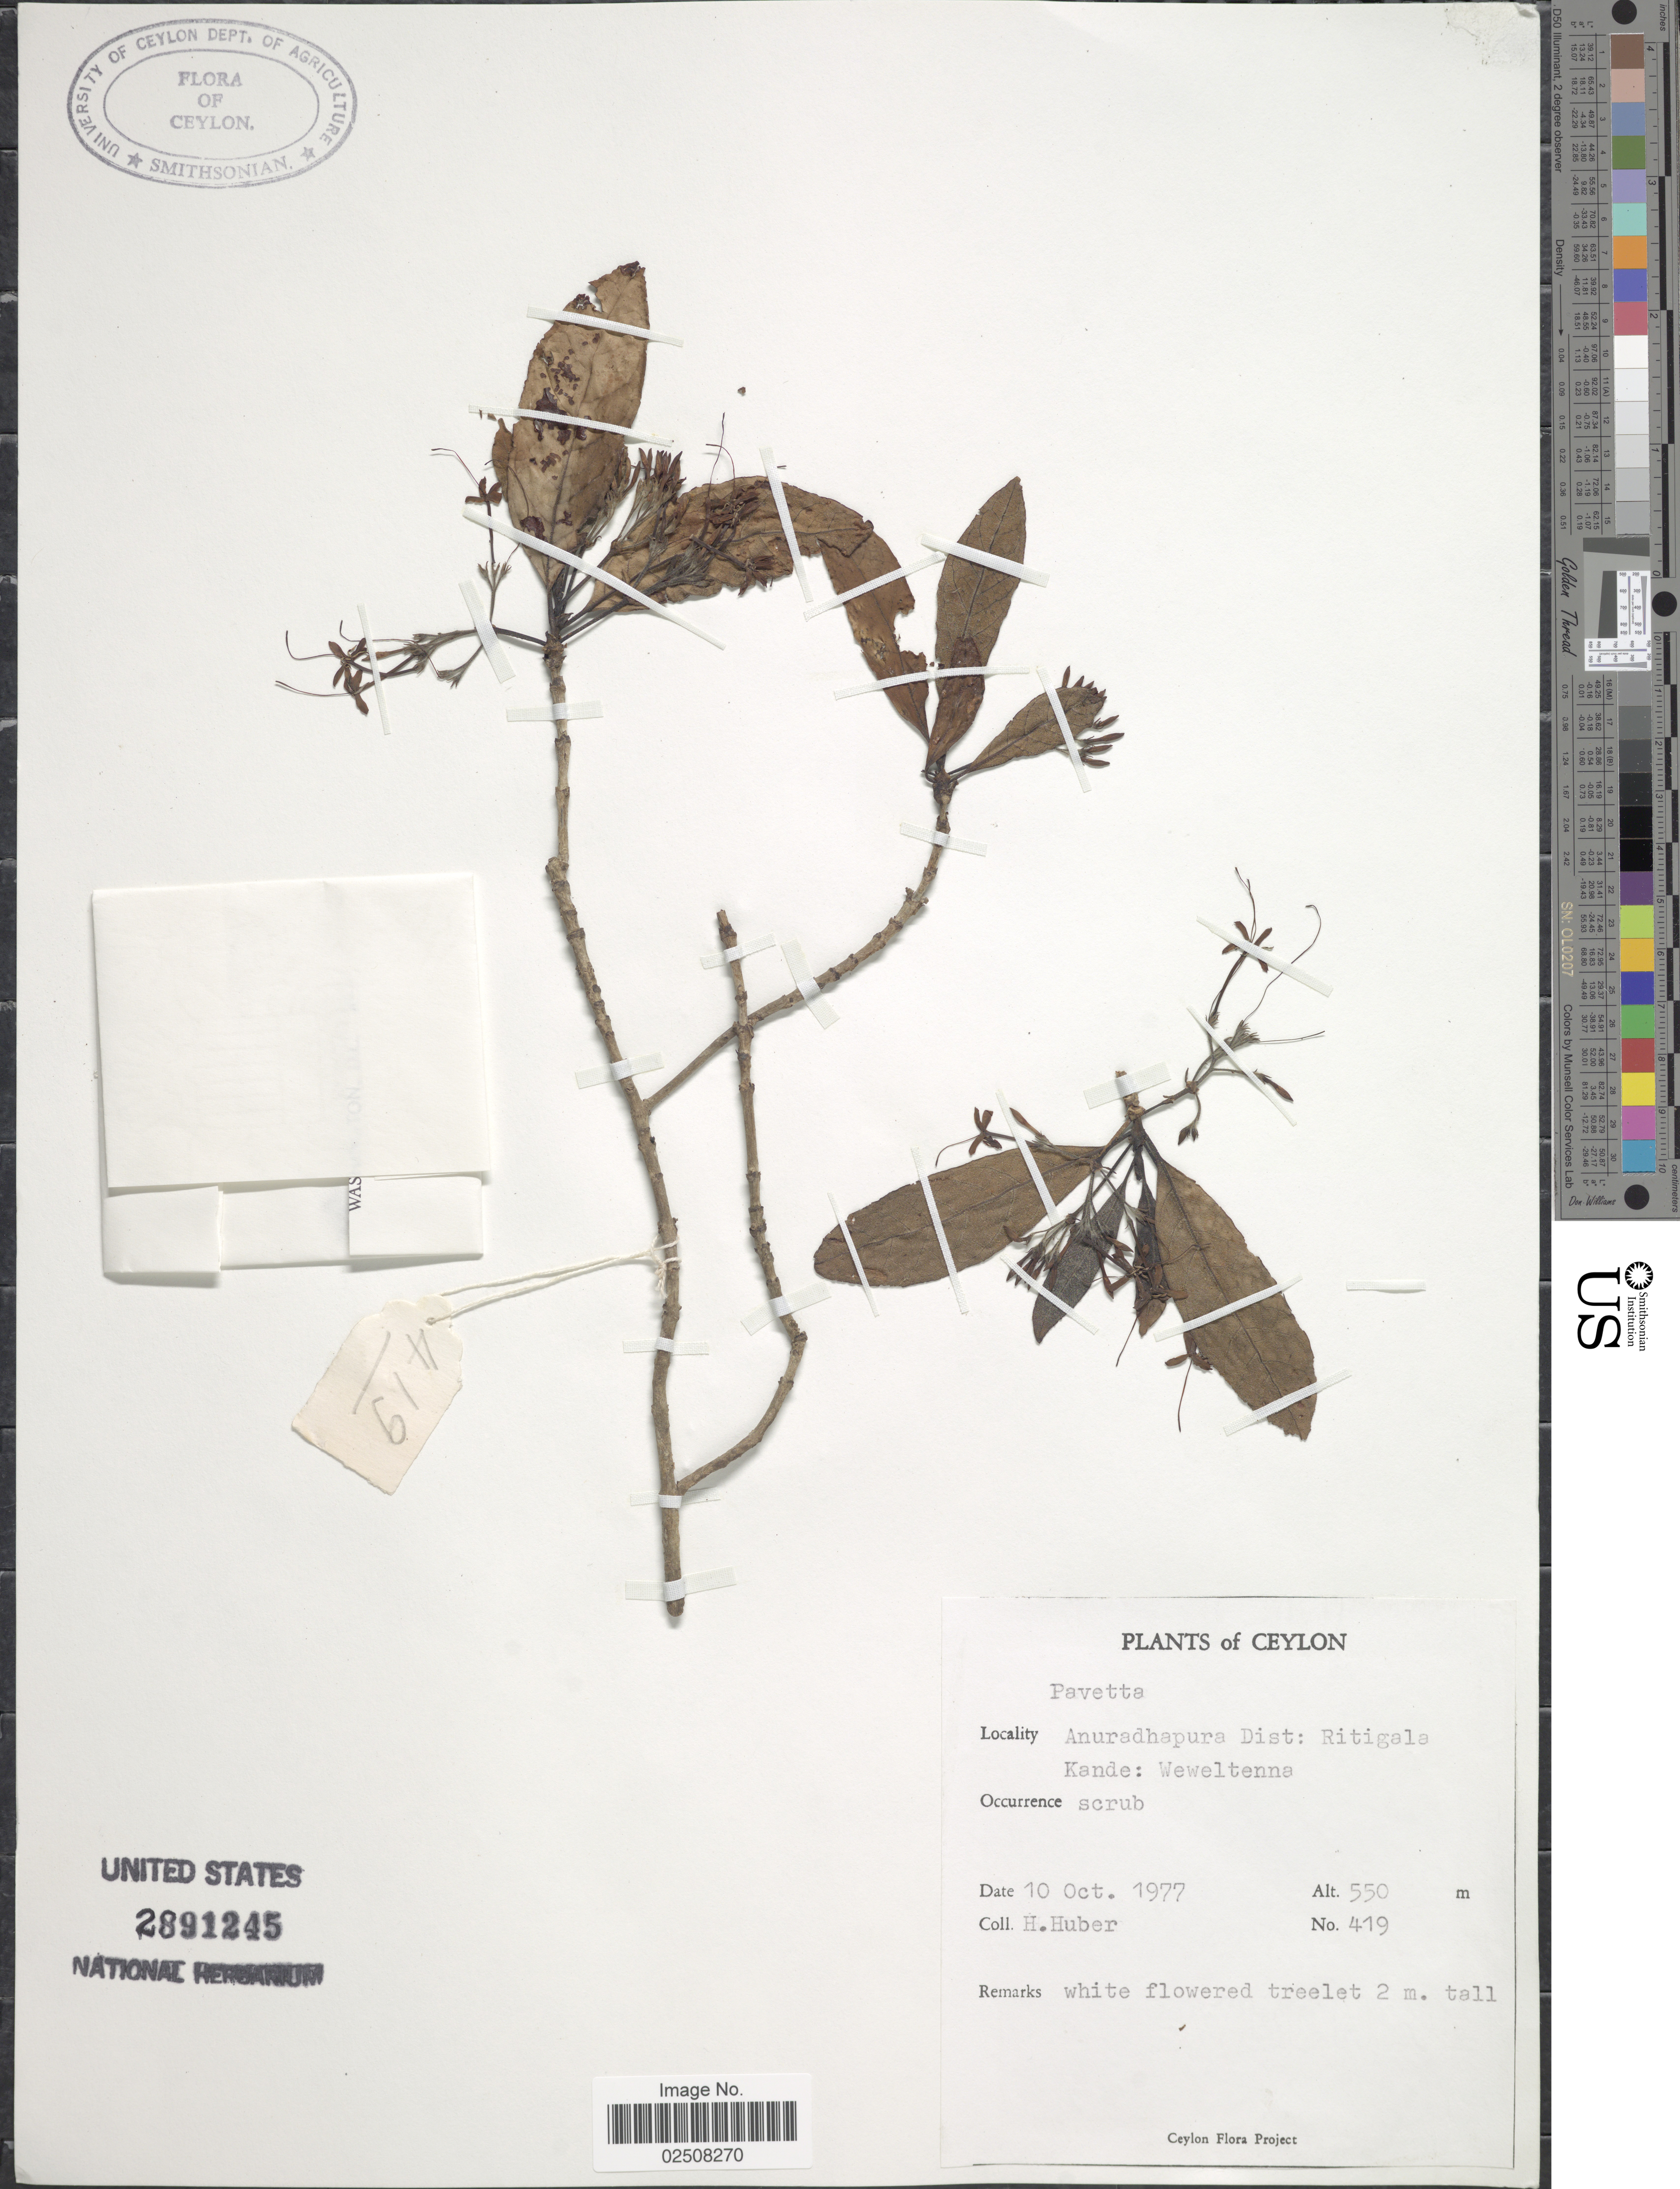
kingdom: Plantae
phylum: Tracheophyta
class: Magnoliopsida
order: Gentianales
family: Rubiaceae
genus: Pavetta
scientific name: Pavetta sp.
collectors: H. Huber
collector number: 419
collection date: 1977-10-10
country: Sri Lanka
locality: Ceylon, Anuradhapura Dist: Ritigala Kande: Weweltenna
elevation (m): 550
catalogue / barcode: US 2891245